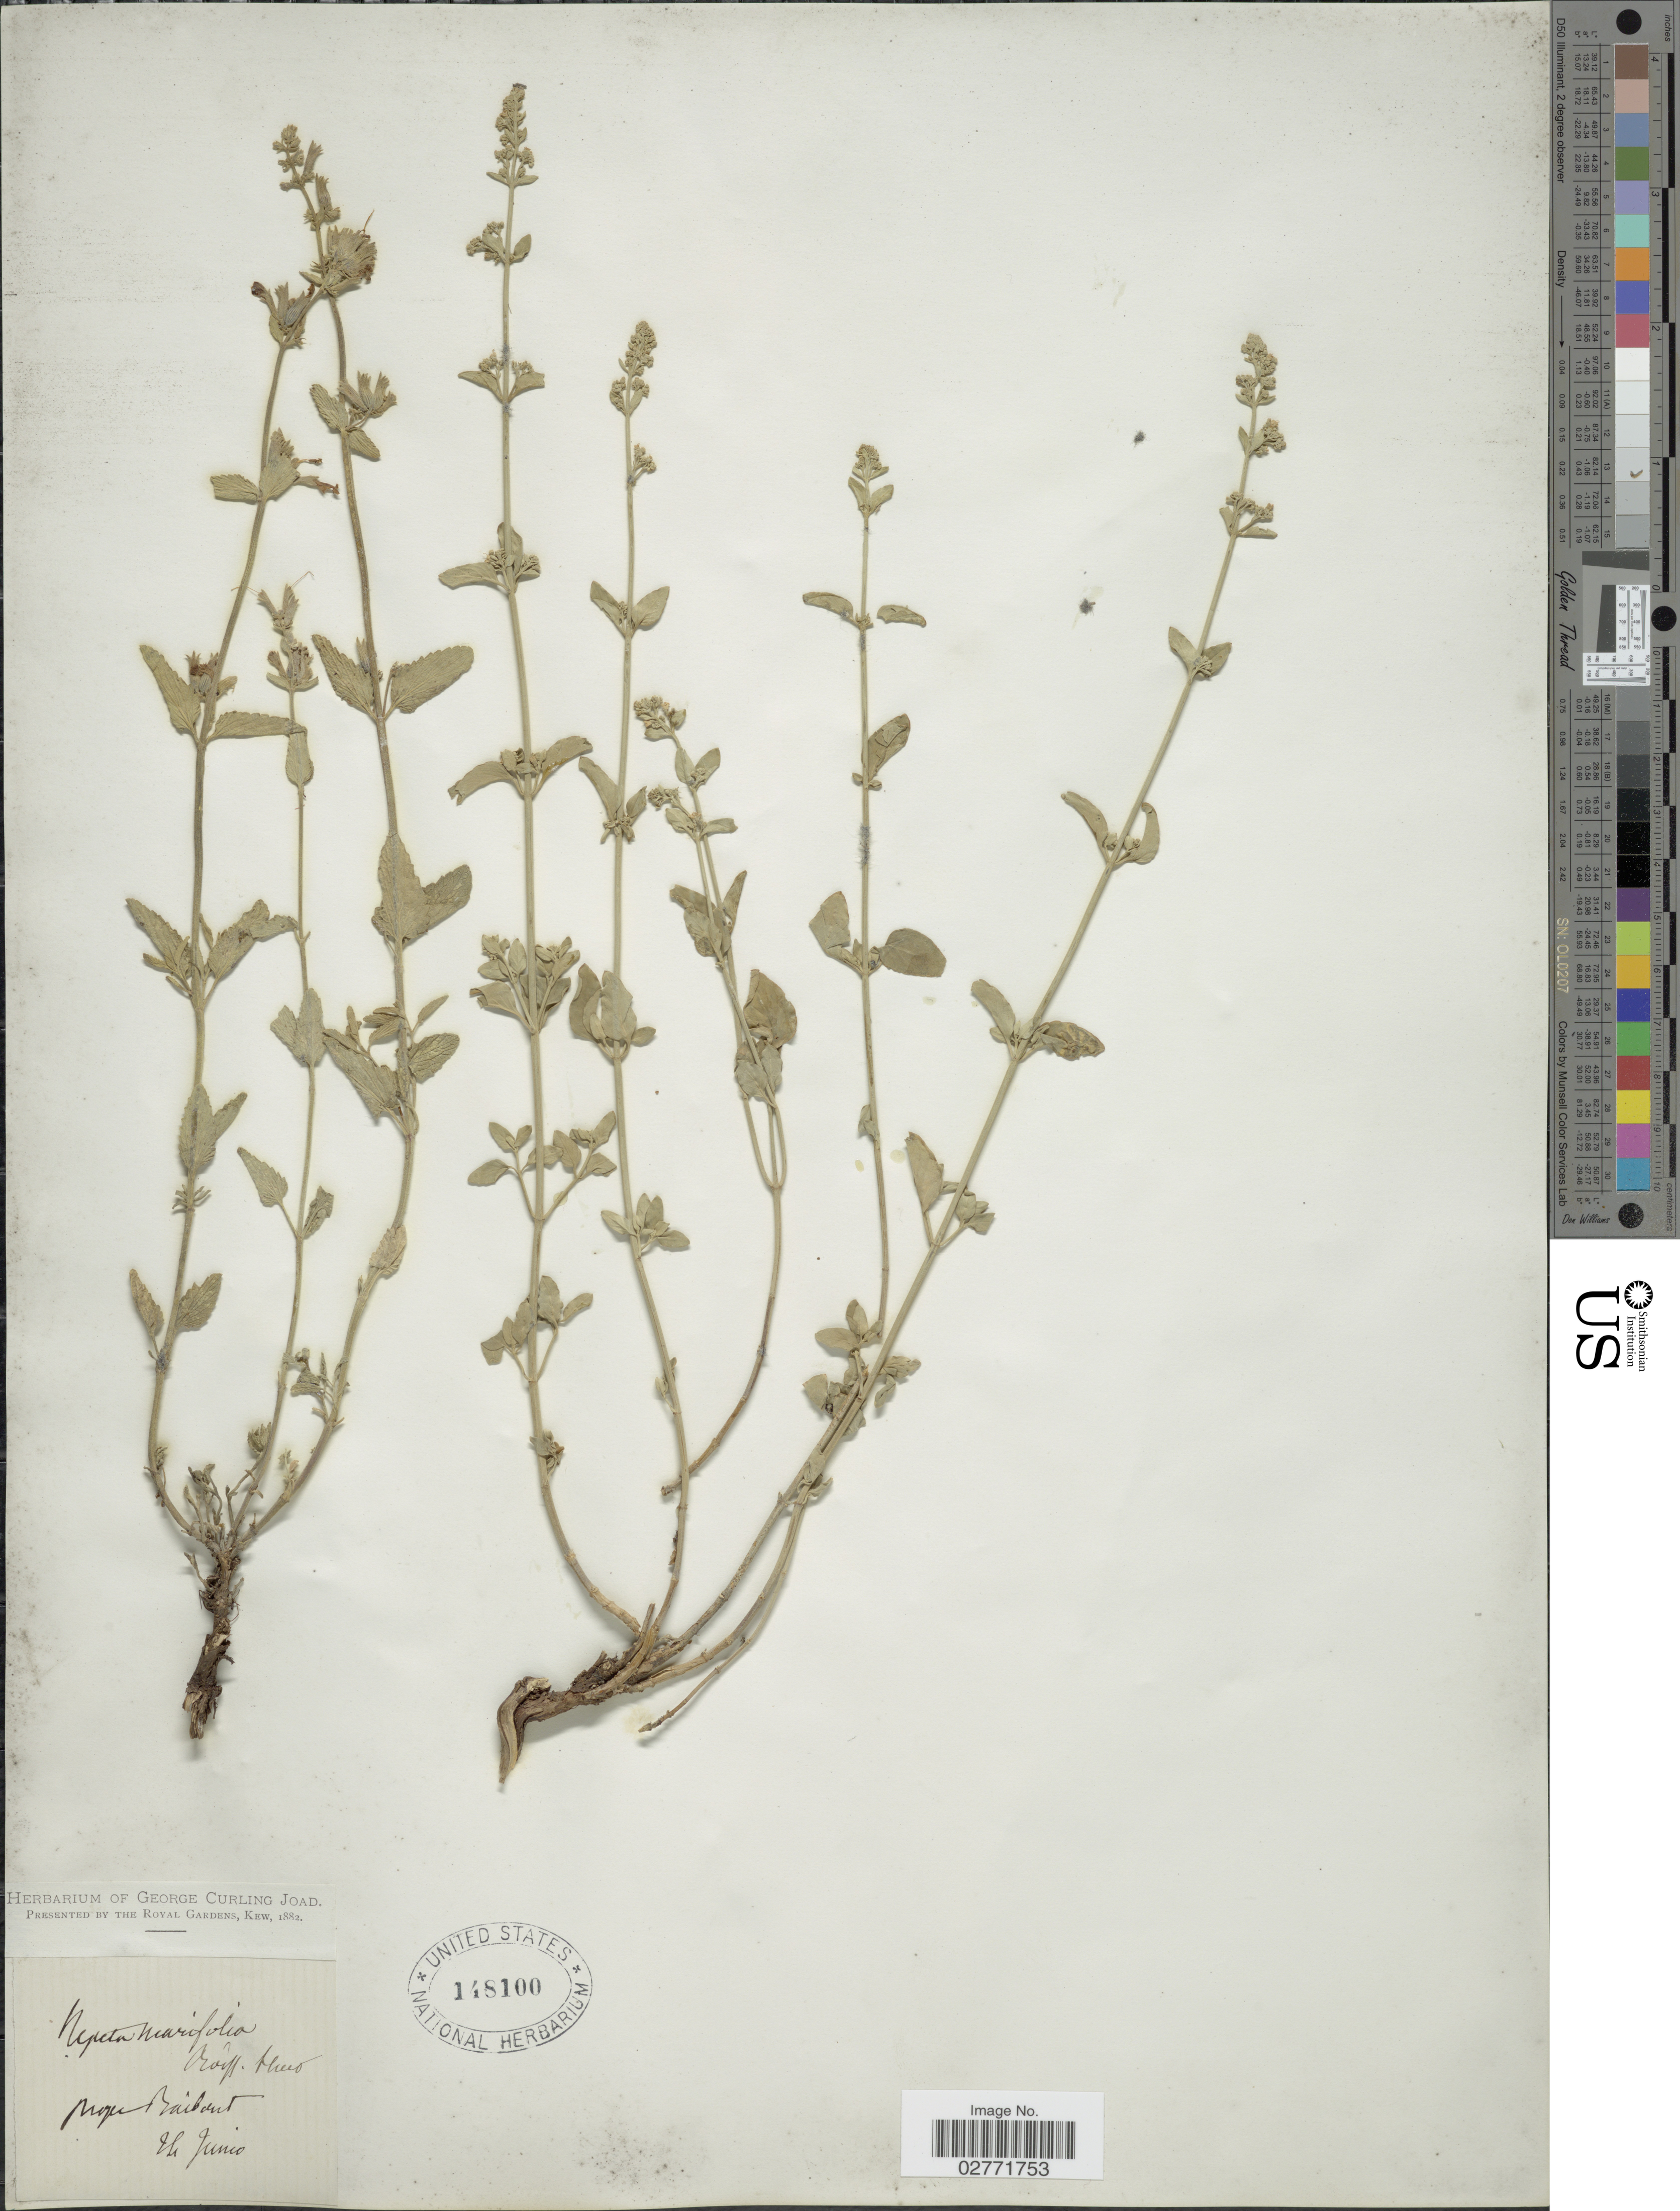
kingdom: Plantae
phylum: Tracheophyta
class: Magnoliopsida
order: Lamiales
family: Lamiaceae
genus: Nepeta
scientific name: Nepeta marifolia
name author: Cav.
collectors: ex herb. George Curling Joad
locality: Prope Baibout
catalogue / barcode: US 148100